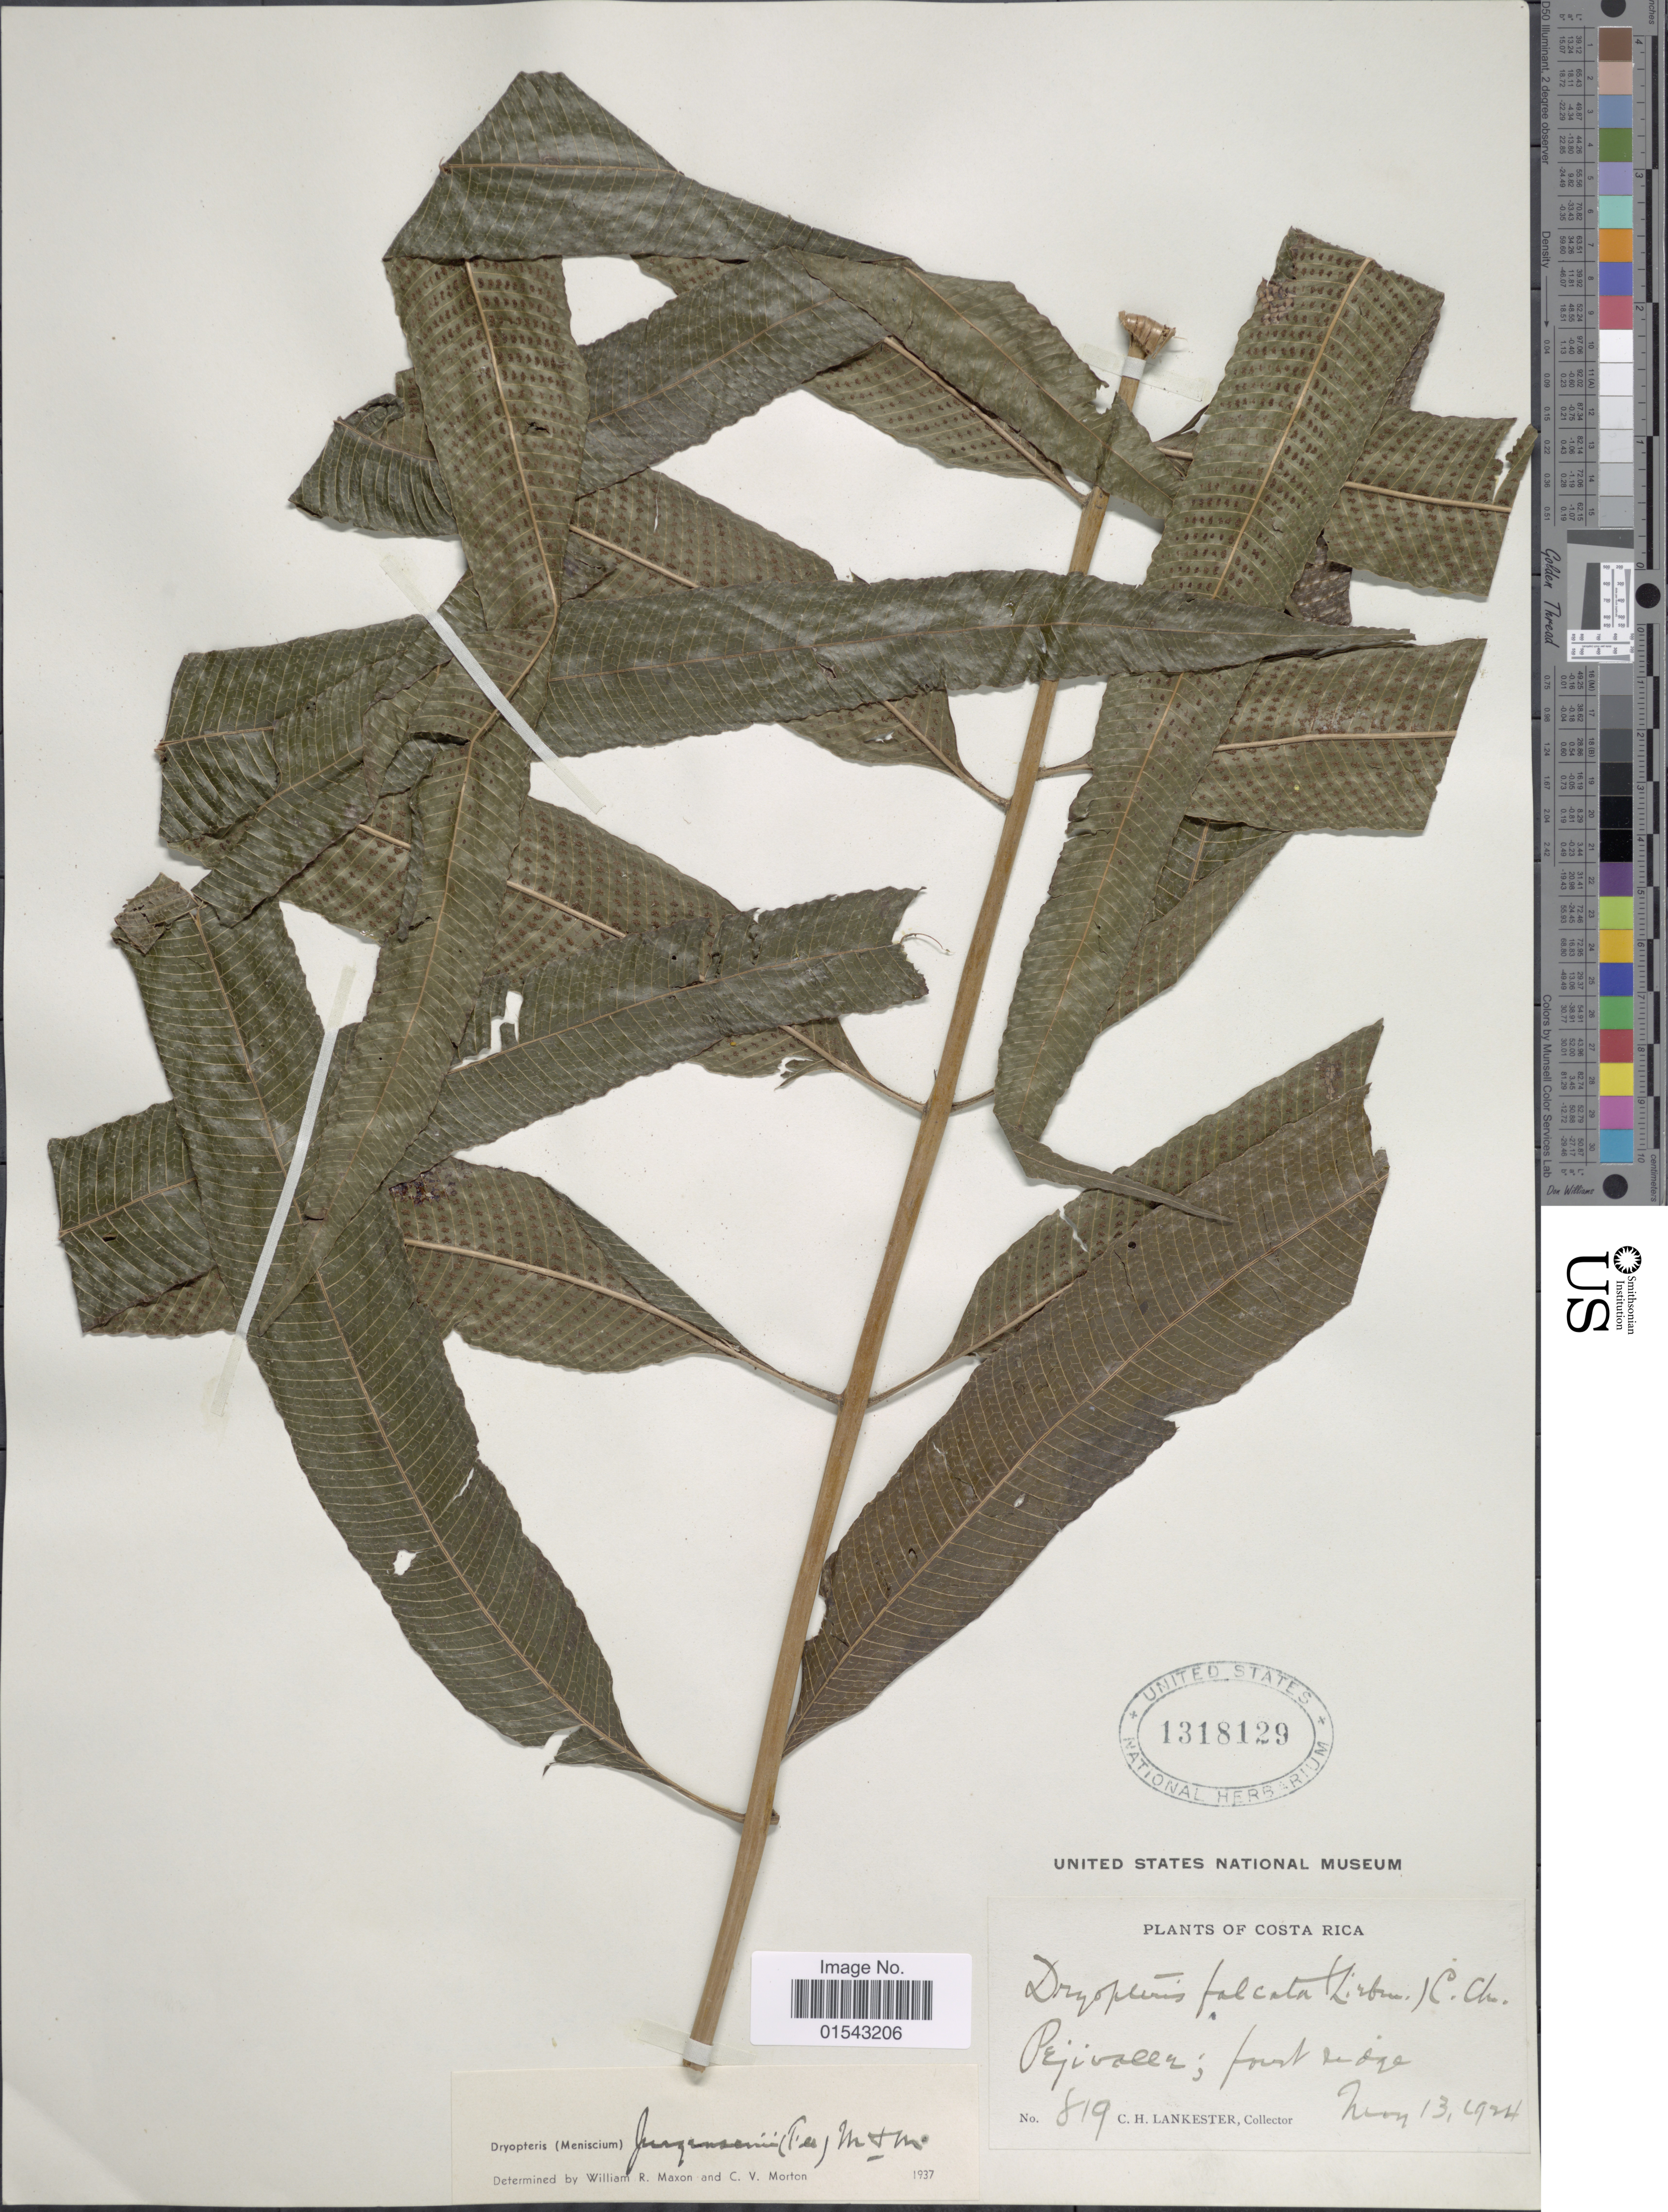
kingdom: Plantae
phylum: Tracheophyta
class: Polypodiopsida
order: Polypodiales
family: Thelypteridaceae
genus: Meniscium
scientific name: Meniscium falcatum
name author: Liebm.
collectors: C. H. Lankester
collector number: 819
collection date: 1924-05-13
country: Costa Rica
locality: Costa Rica, Pejivalle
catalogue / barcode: US 1318129